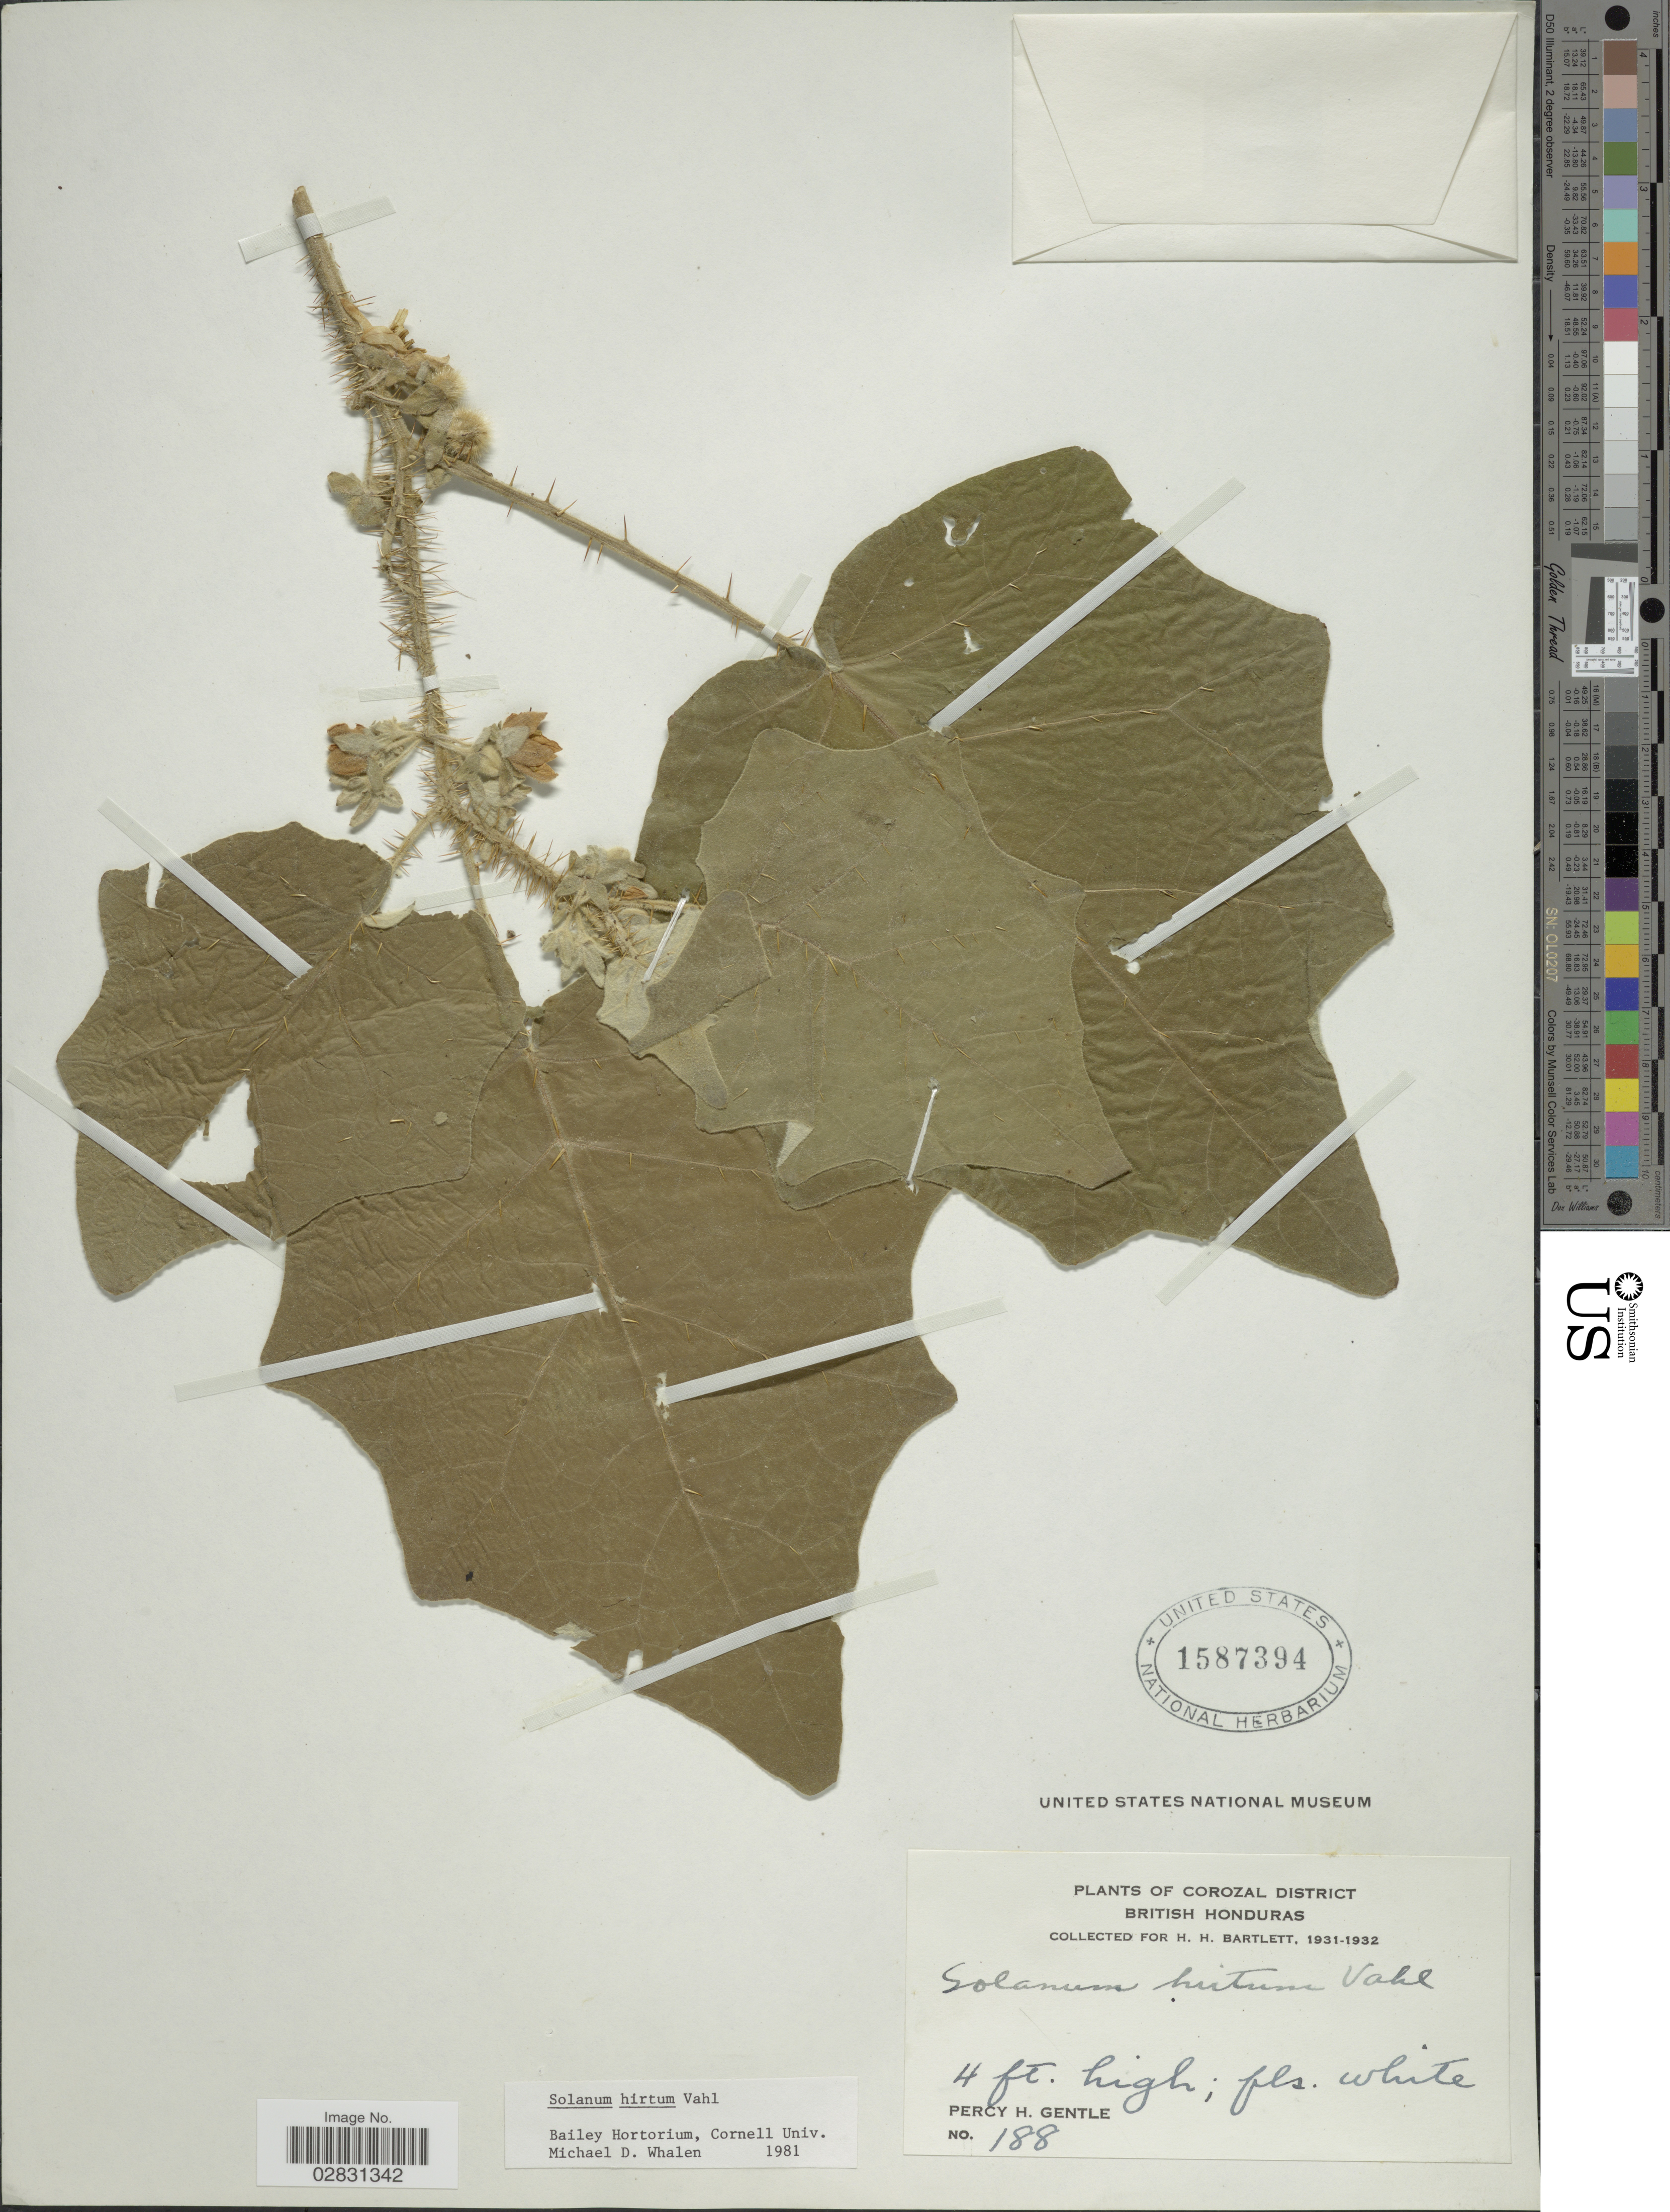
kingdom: Plantae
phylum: Tracheophyta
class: Magnoliopsida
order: Solanales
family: Solanaceae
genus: Solanum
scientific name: Solanum hirtum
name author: Vahl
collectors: H. H. Bartlett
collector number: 188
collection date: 1931/1932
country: Belize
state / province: Corozal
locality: Corozal District, British Honduras.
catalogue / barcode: US 1587394